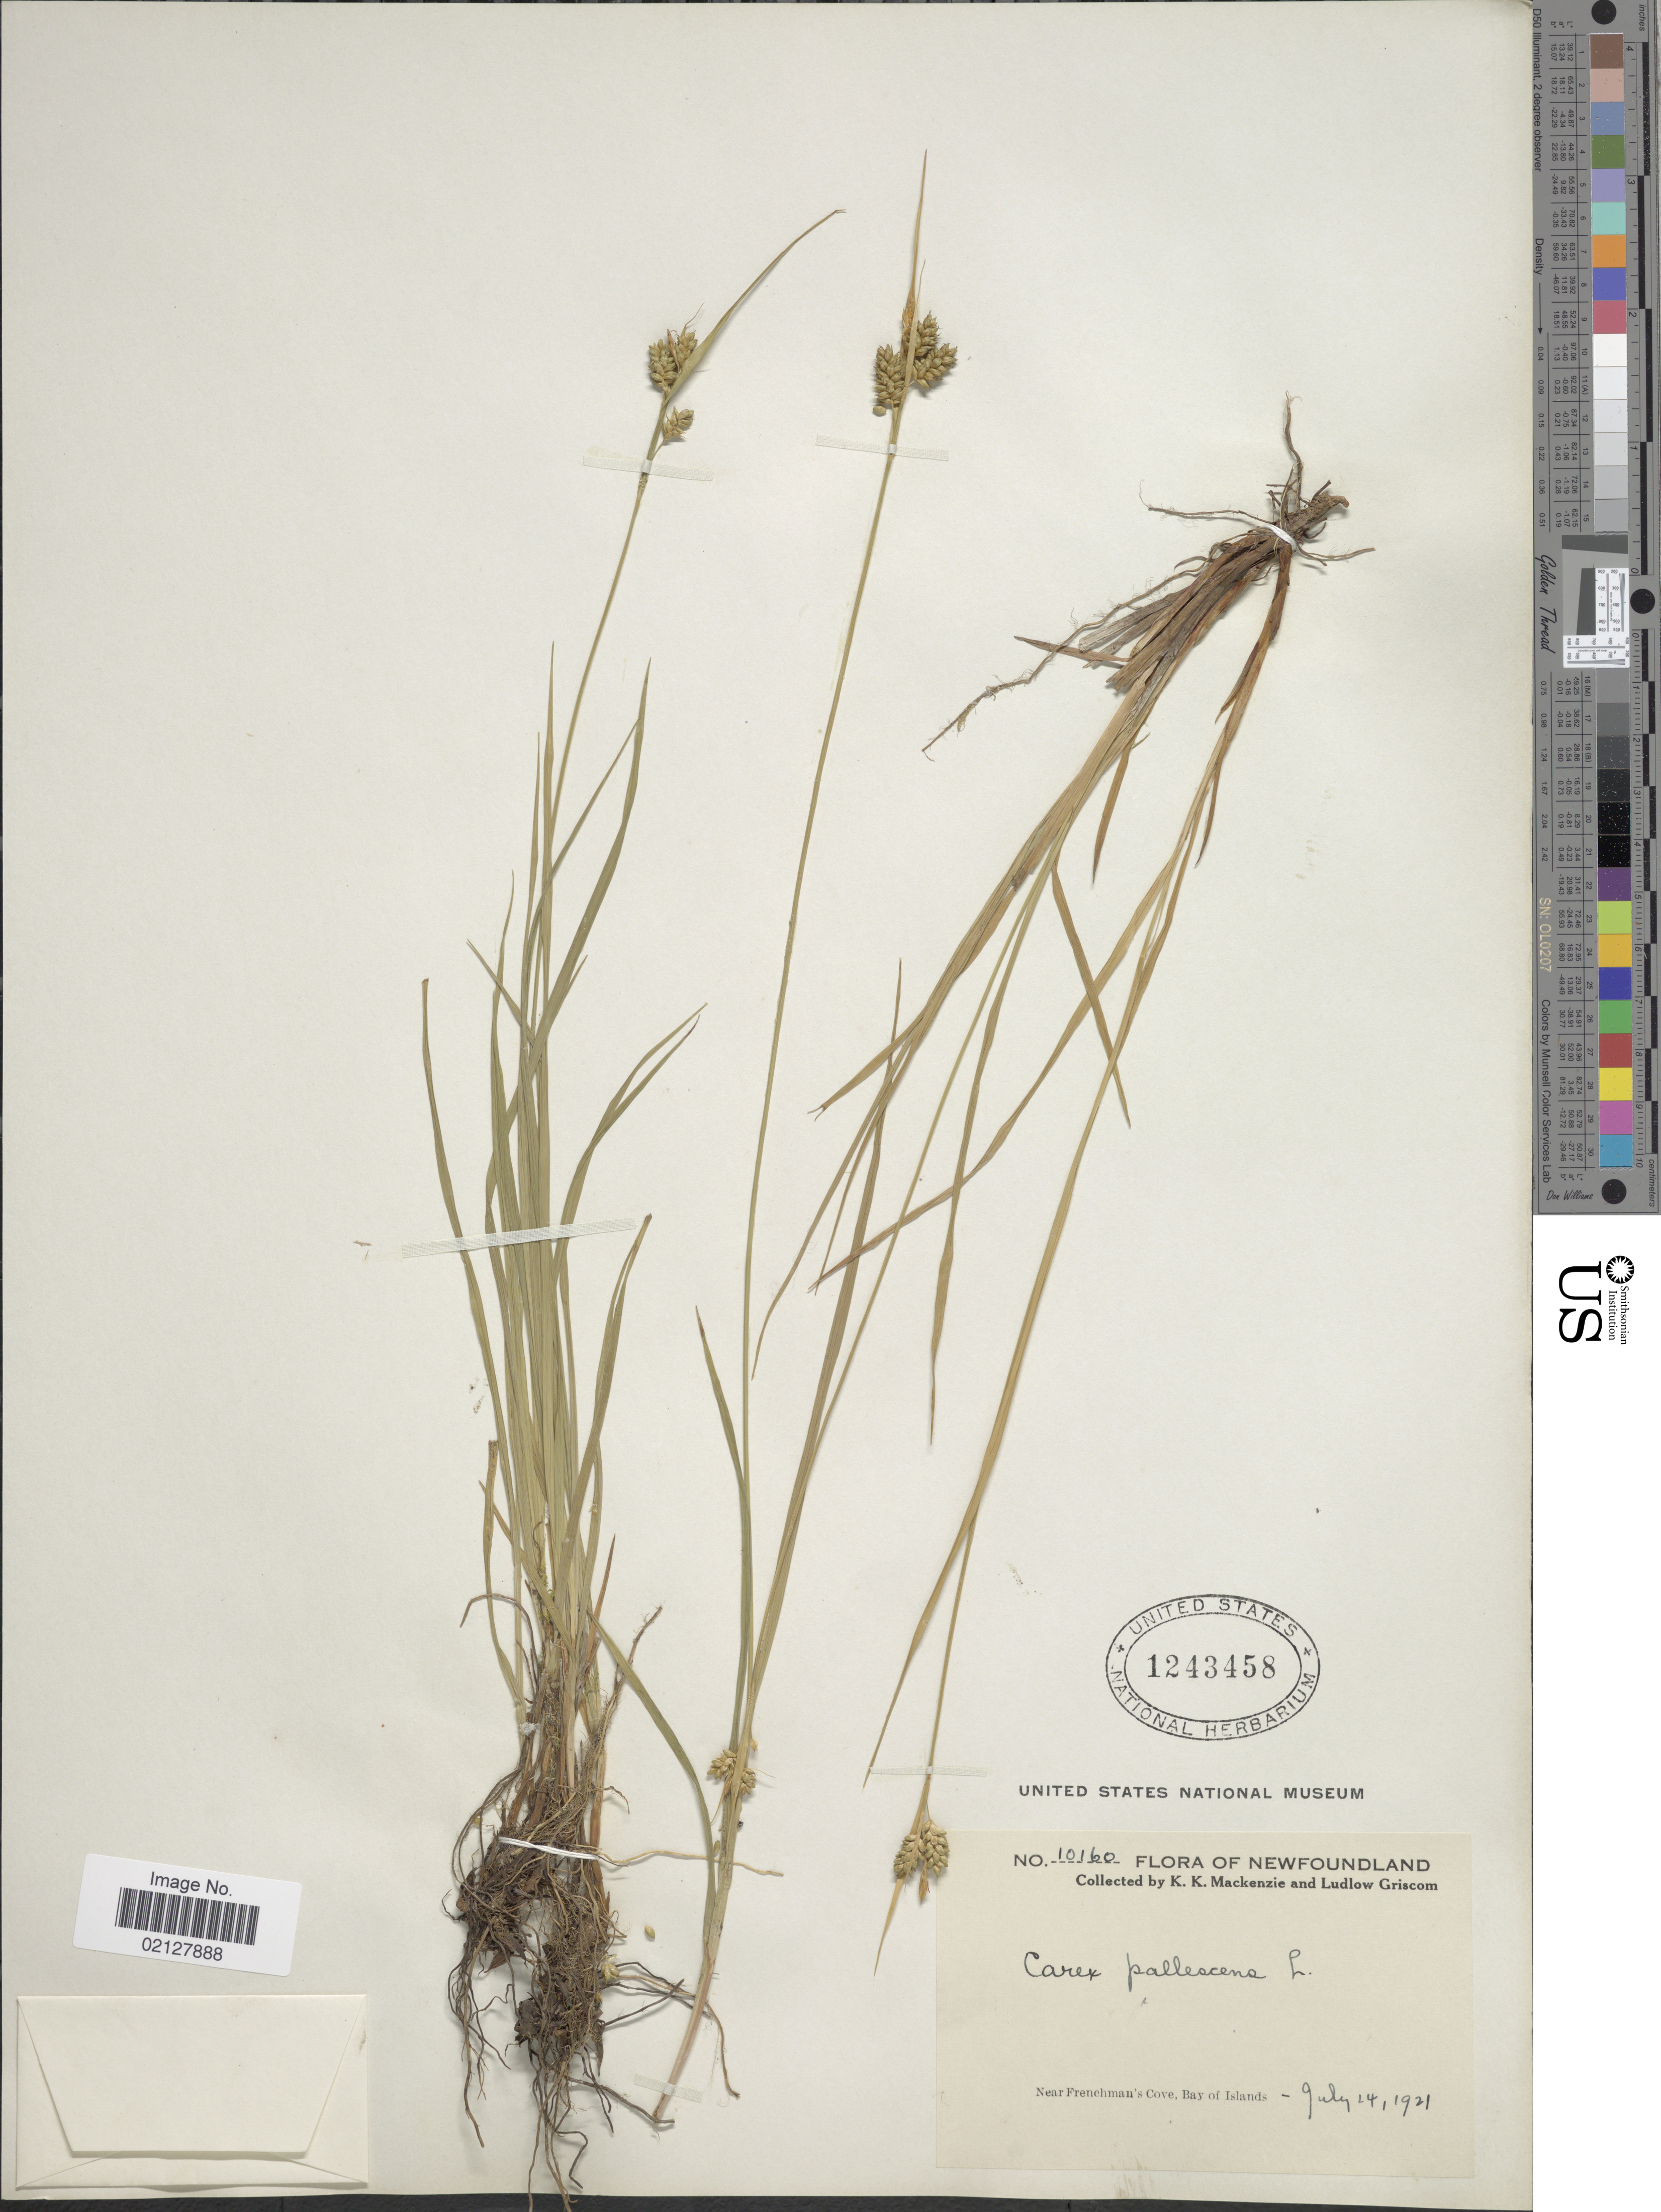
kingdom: Plantae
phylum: Tracheophyta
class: Liliopsida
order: Poales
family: Cyperaceae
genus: Carex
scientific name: Carex pallescens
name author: L.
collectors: K. K. Mackenzie & L. Griscom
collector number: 10160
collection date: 1921-07-14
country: Canada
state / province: Newfoundland and Labrador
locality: Near Frenchman's Cove, Bay of Islands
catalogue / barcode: US 1243458